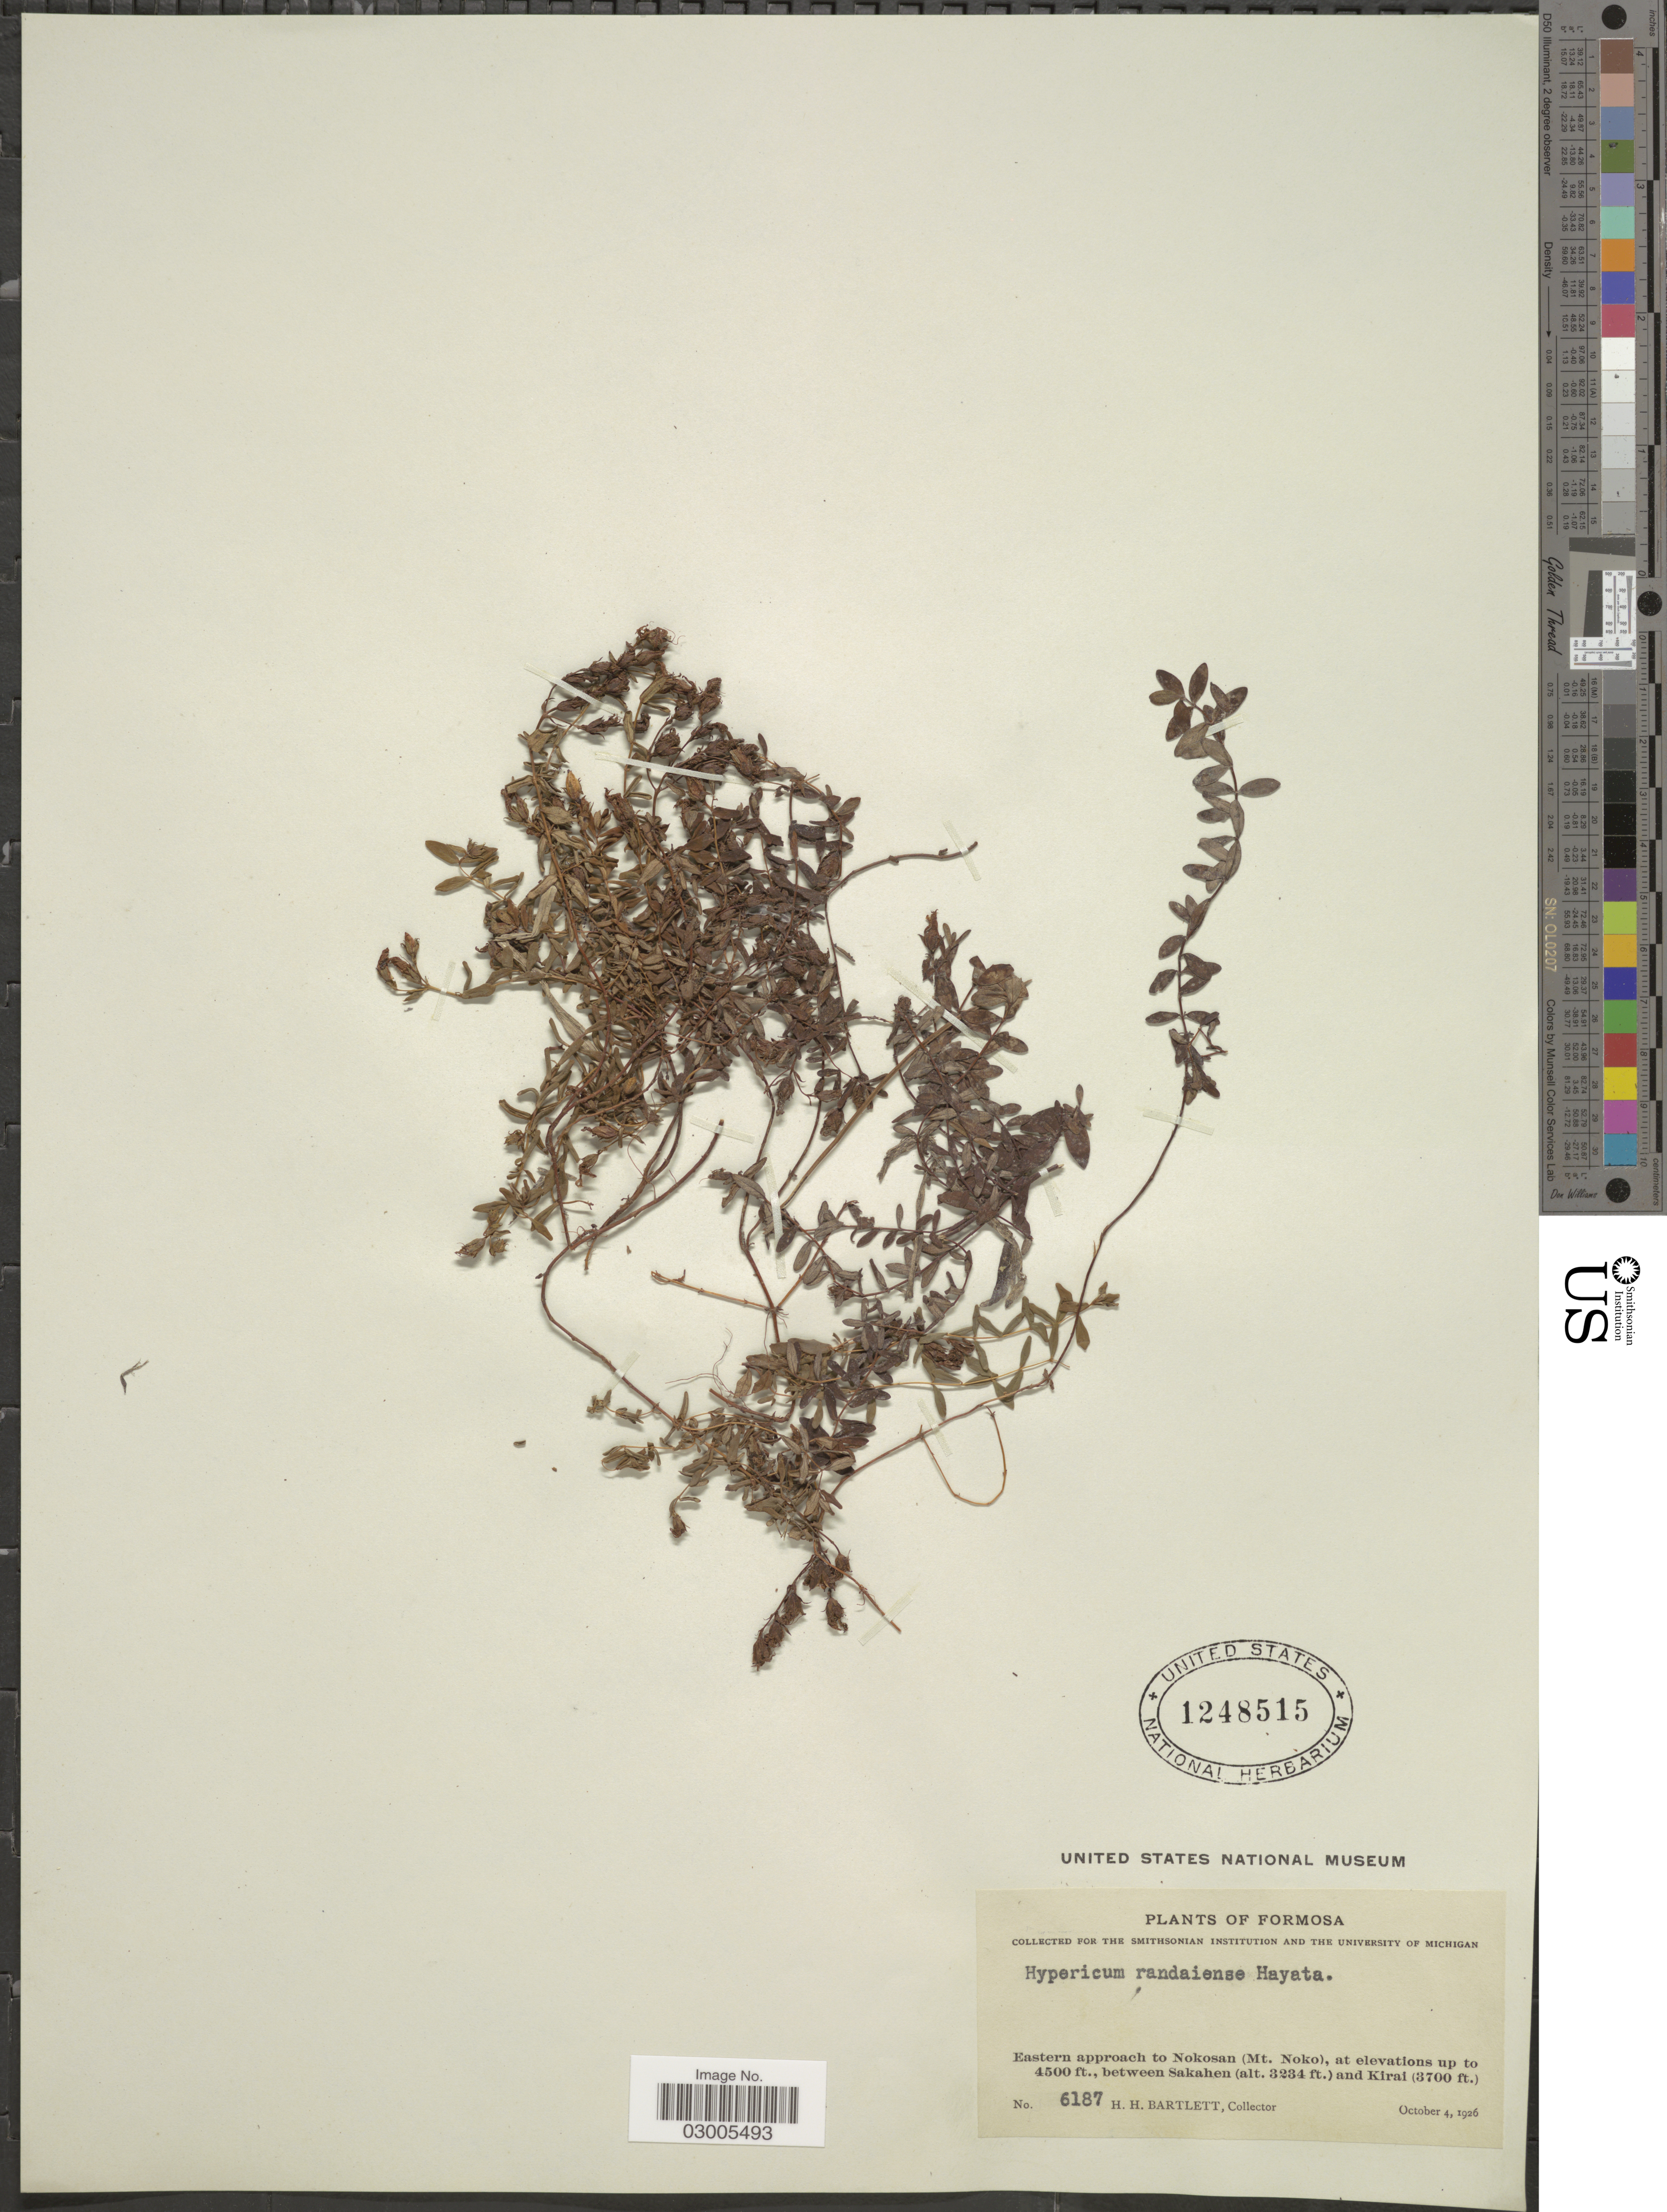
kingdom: Plantae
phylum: Tracheophyta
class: Magnoliopsida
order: Malpighiales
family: Hypericaceae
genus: Hypericum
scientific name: Hypericum randaiense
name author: Hayata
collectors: H. H. Bartlett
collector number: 6187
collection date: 1926-10-04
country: Taiwan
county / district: Hualien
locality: Eastern approach to Nokosan (Mt. Noko), between Sakahen and Kirai.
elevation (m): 1372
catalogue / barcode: US 1248515